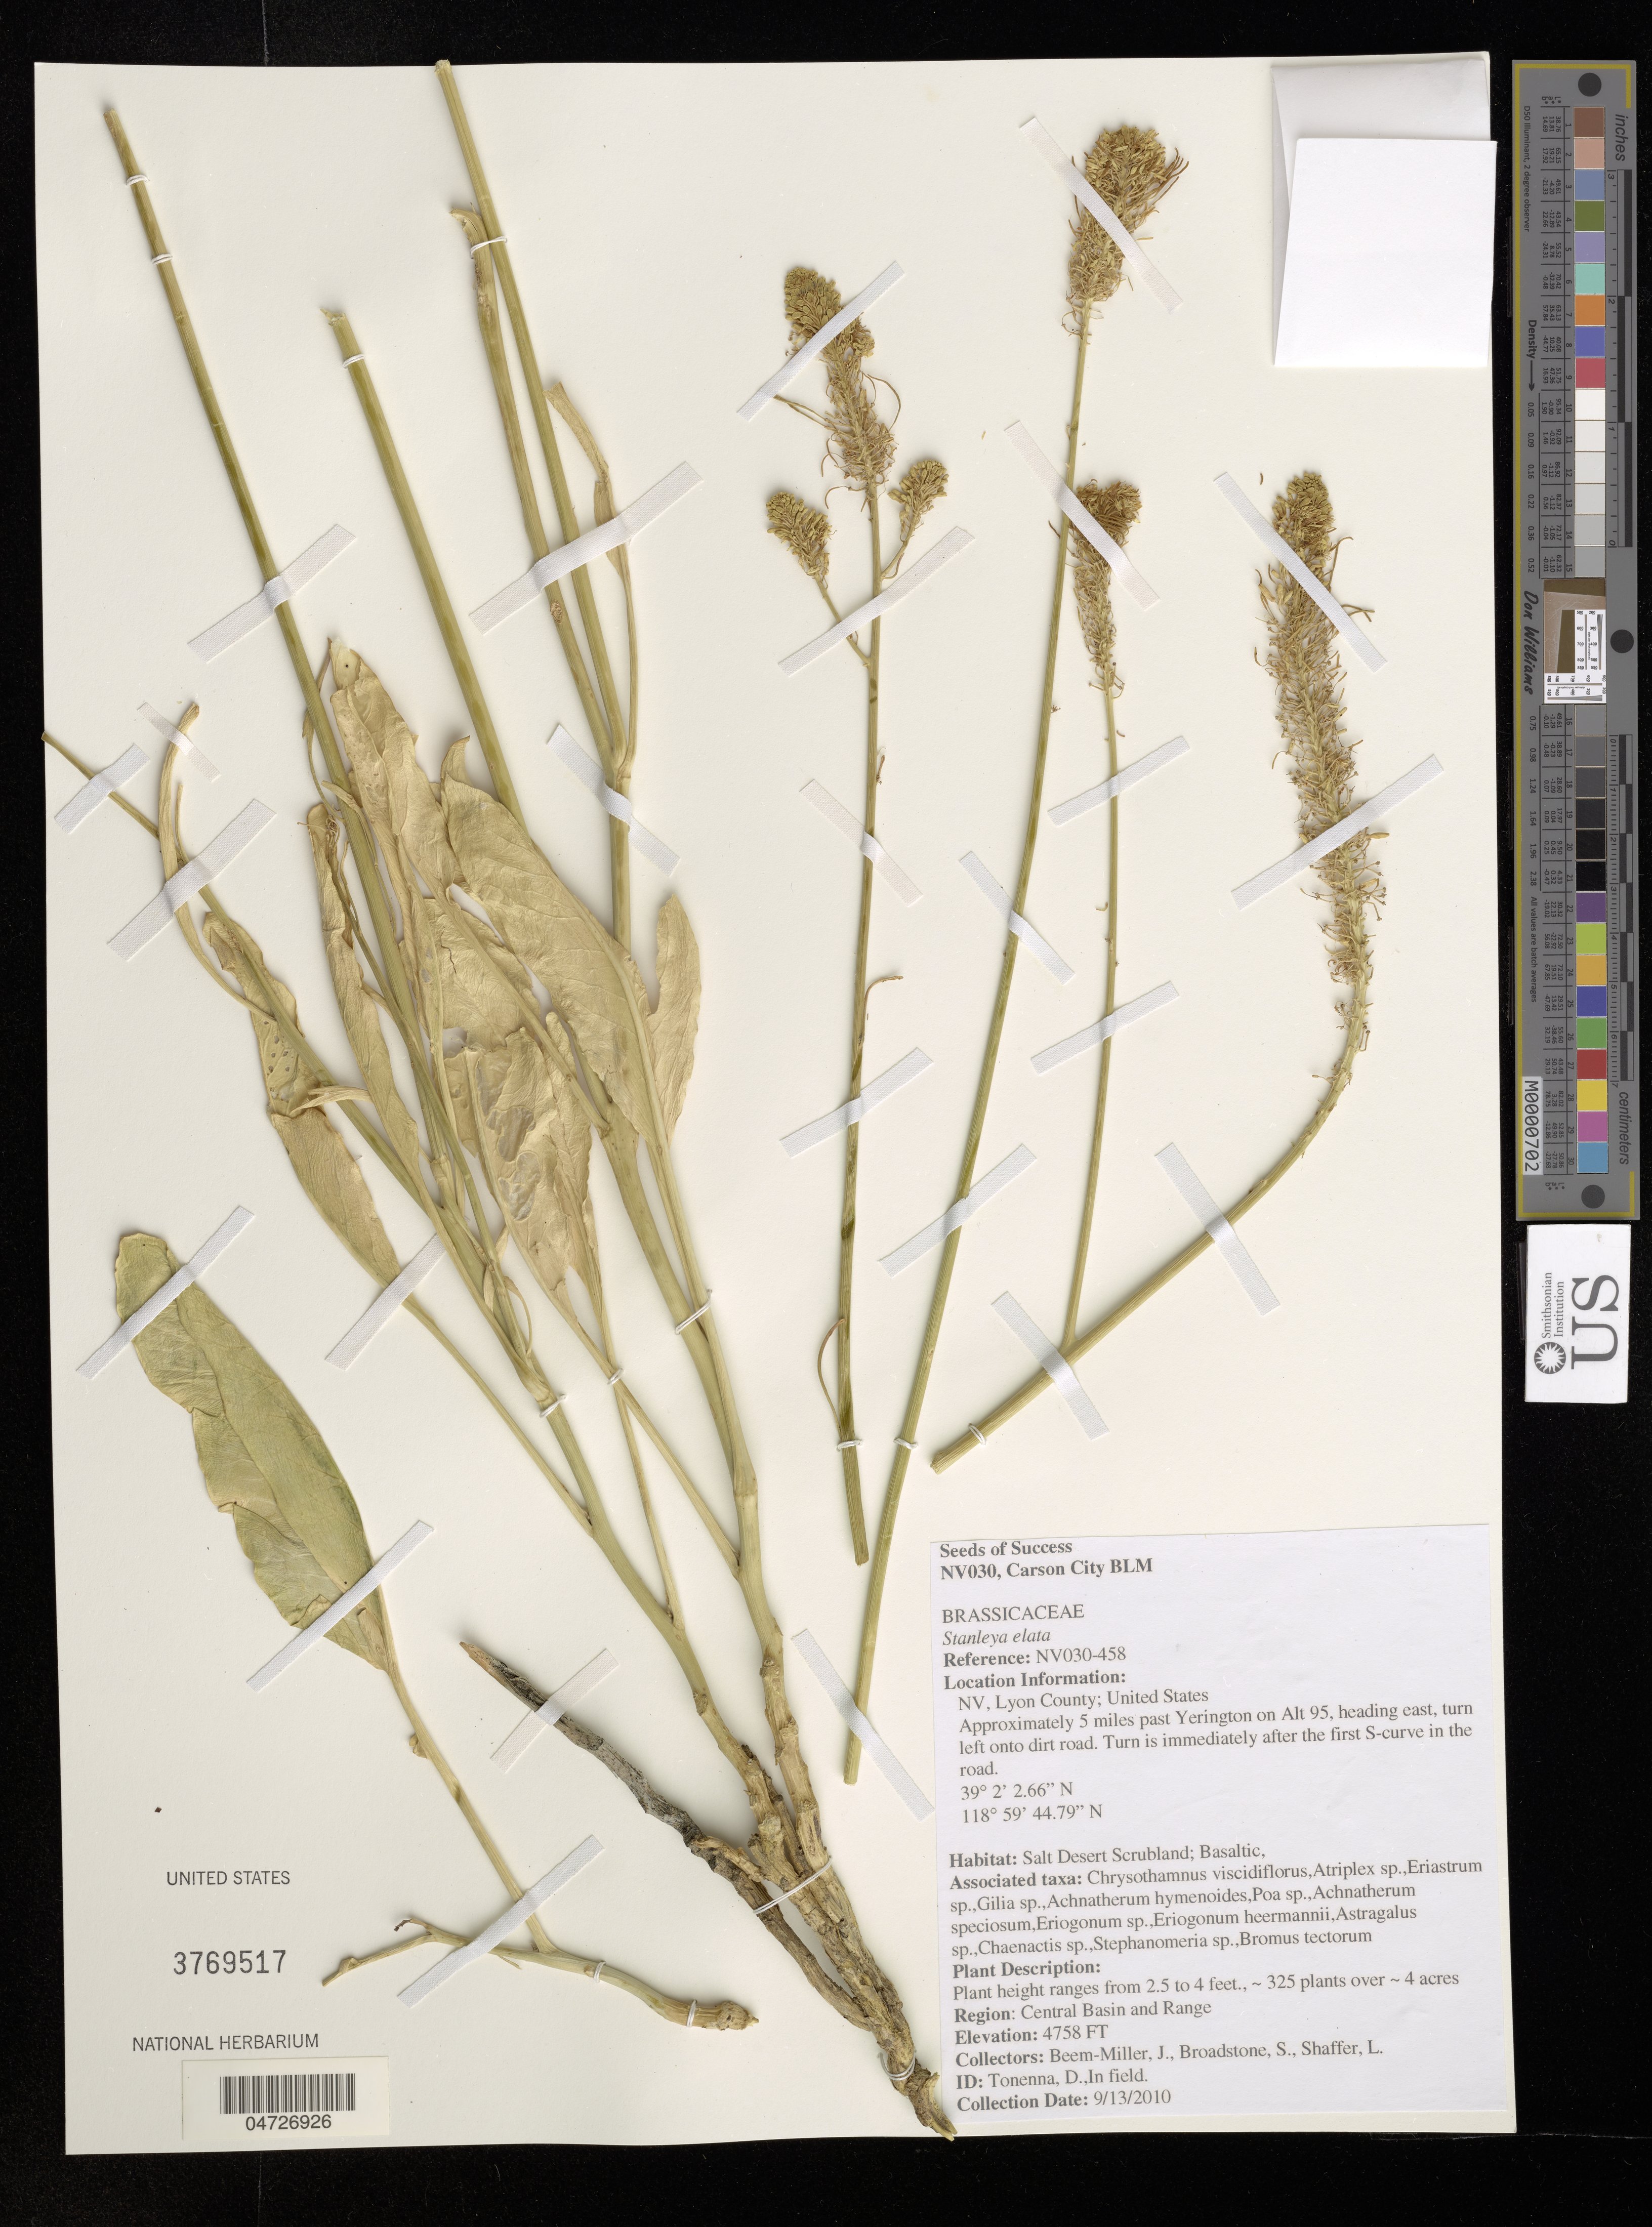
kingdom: Plantae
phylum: Tracheophyta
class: Magnoliopsida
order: Brassicales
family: Brassicaceae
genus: Stanleya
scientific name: Stanleya elata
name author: M.E. Jones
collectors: J. Beem-Miller, S. Broadstone & L. Shaffer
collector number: NV030-458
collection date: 2010-09-13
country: United States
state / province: Nevada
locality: Lyon County. Approximately 5 miles past Yerington on Alt 95, heading east, turn left onto dirt road. Turn is immediately after the first S-curve in the road.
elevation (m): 1450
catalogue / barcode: US 3769517